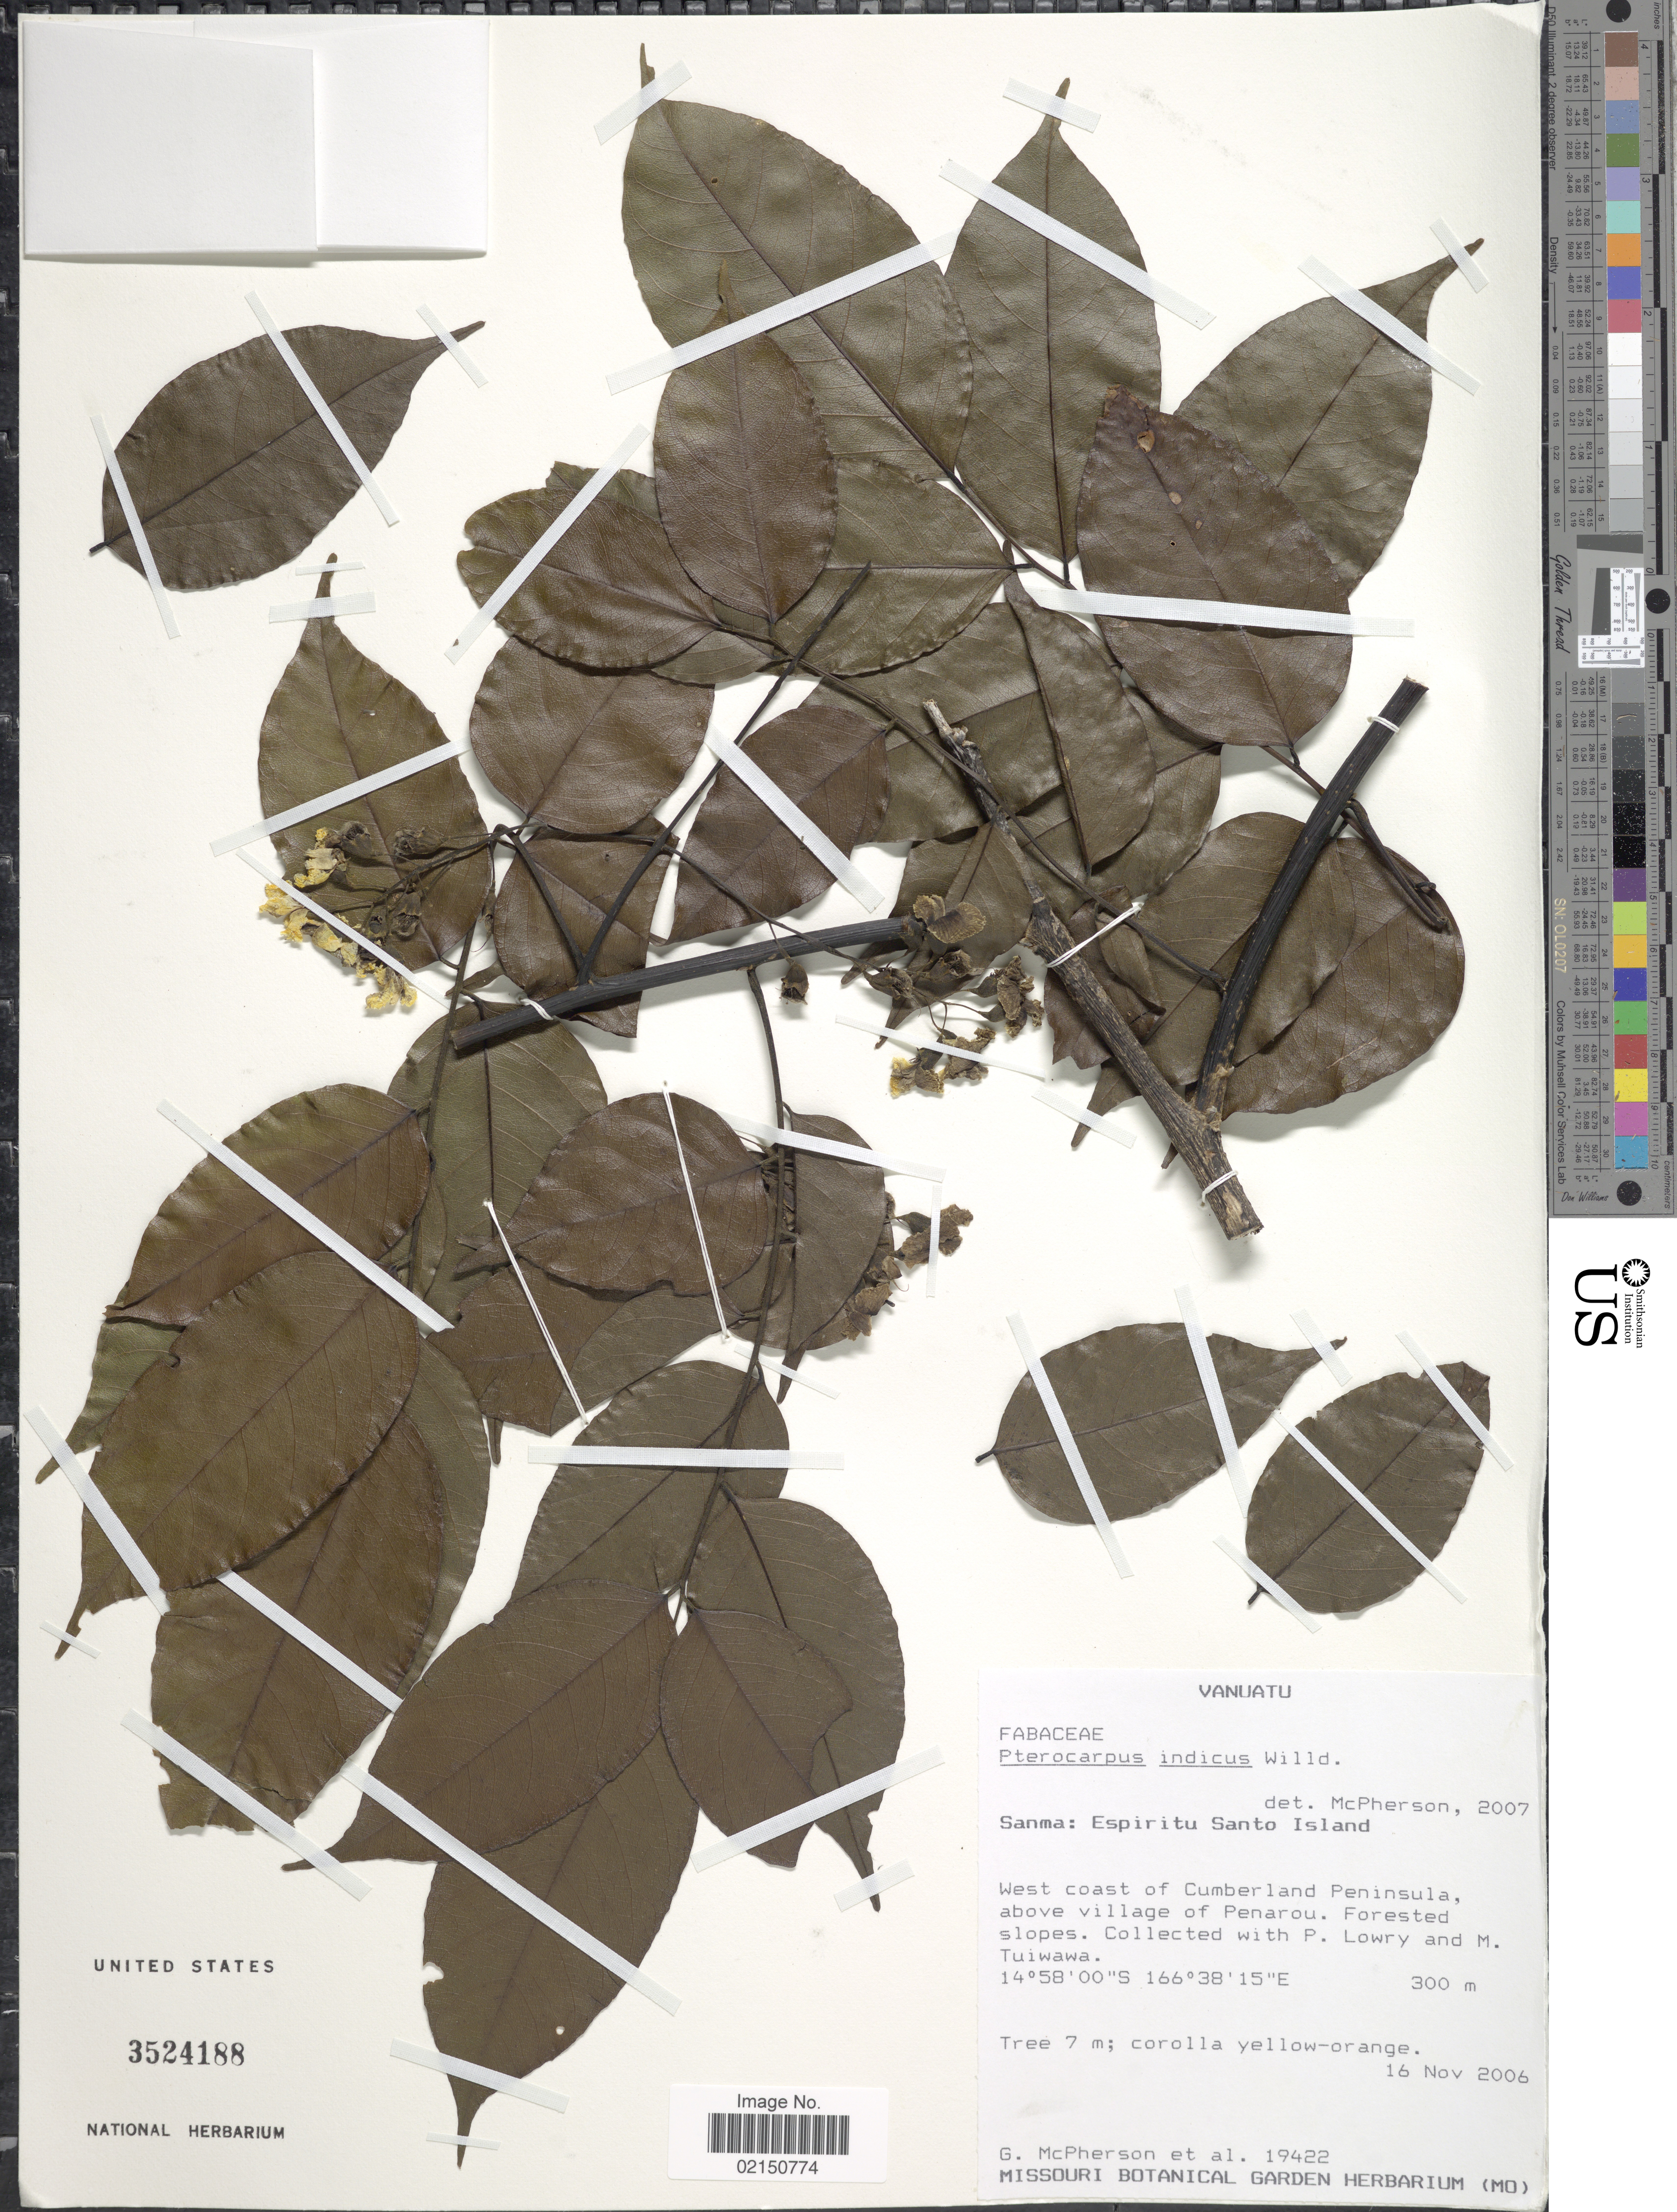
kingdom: Plantae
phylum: Tracheophyta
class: Magnoliopsida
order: Fabales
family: Fabaceae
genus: Pterocarpus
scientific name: Pterocarpus indicus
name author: Willd.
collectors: G. McPherson, P. Lowry & M. Tuiwawa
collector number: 19422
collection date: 2006-11-16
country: Vanuatu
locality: Sanma: Espiritu Santo island. West coast of Cumberland Peninsula, above village of Penarou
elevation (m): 300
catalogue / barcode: US 3524188